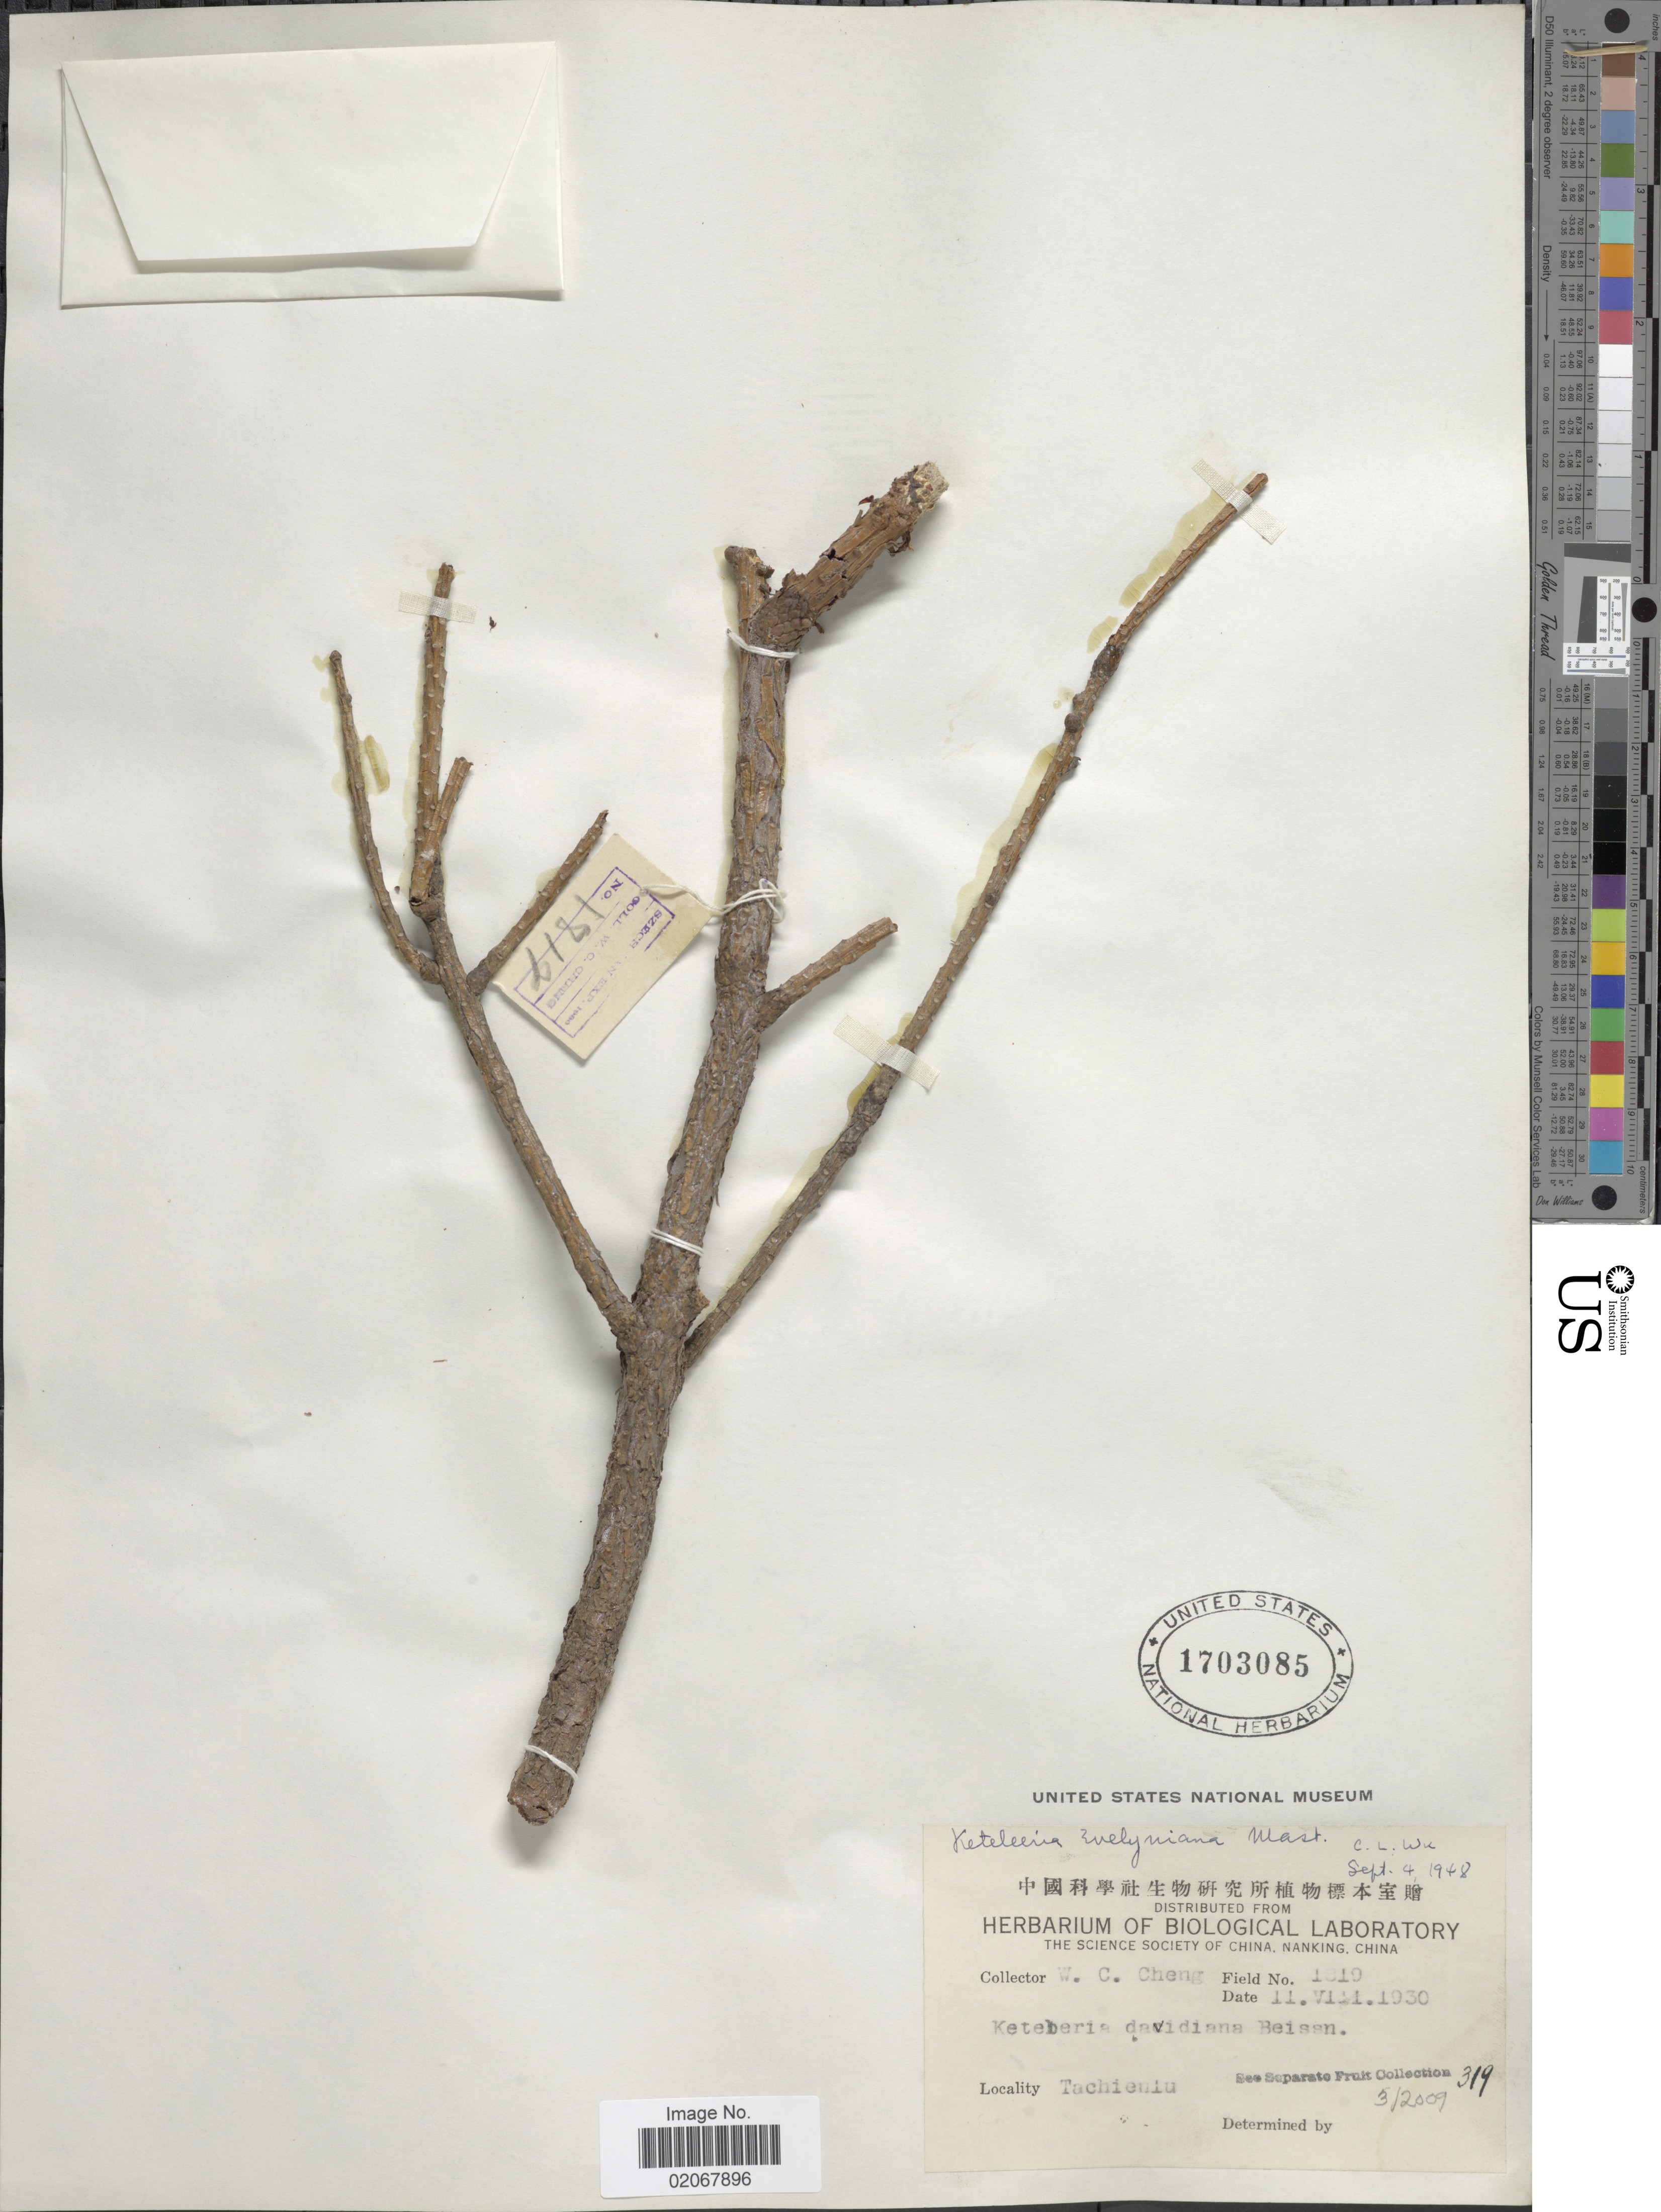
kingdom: Plantae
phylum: Tracheophyta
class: Pinopsida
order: Pinales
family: Pinaceae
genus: Keteleeria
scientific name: Keteleeria evelyniana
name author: Mast.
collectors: W. C. Cheng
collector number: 1819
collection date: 1930-08-11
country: China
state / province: Sichuan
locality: Tachienlu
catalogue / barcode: US 1703085